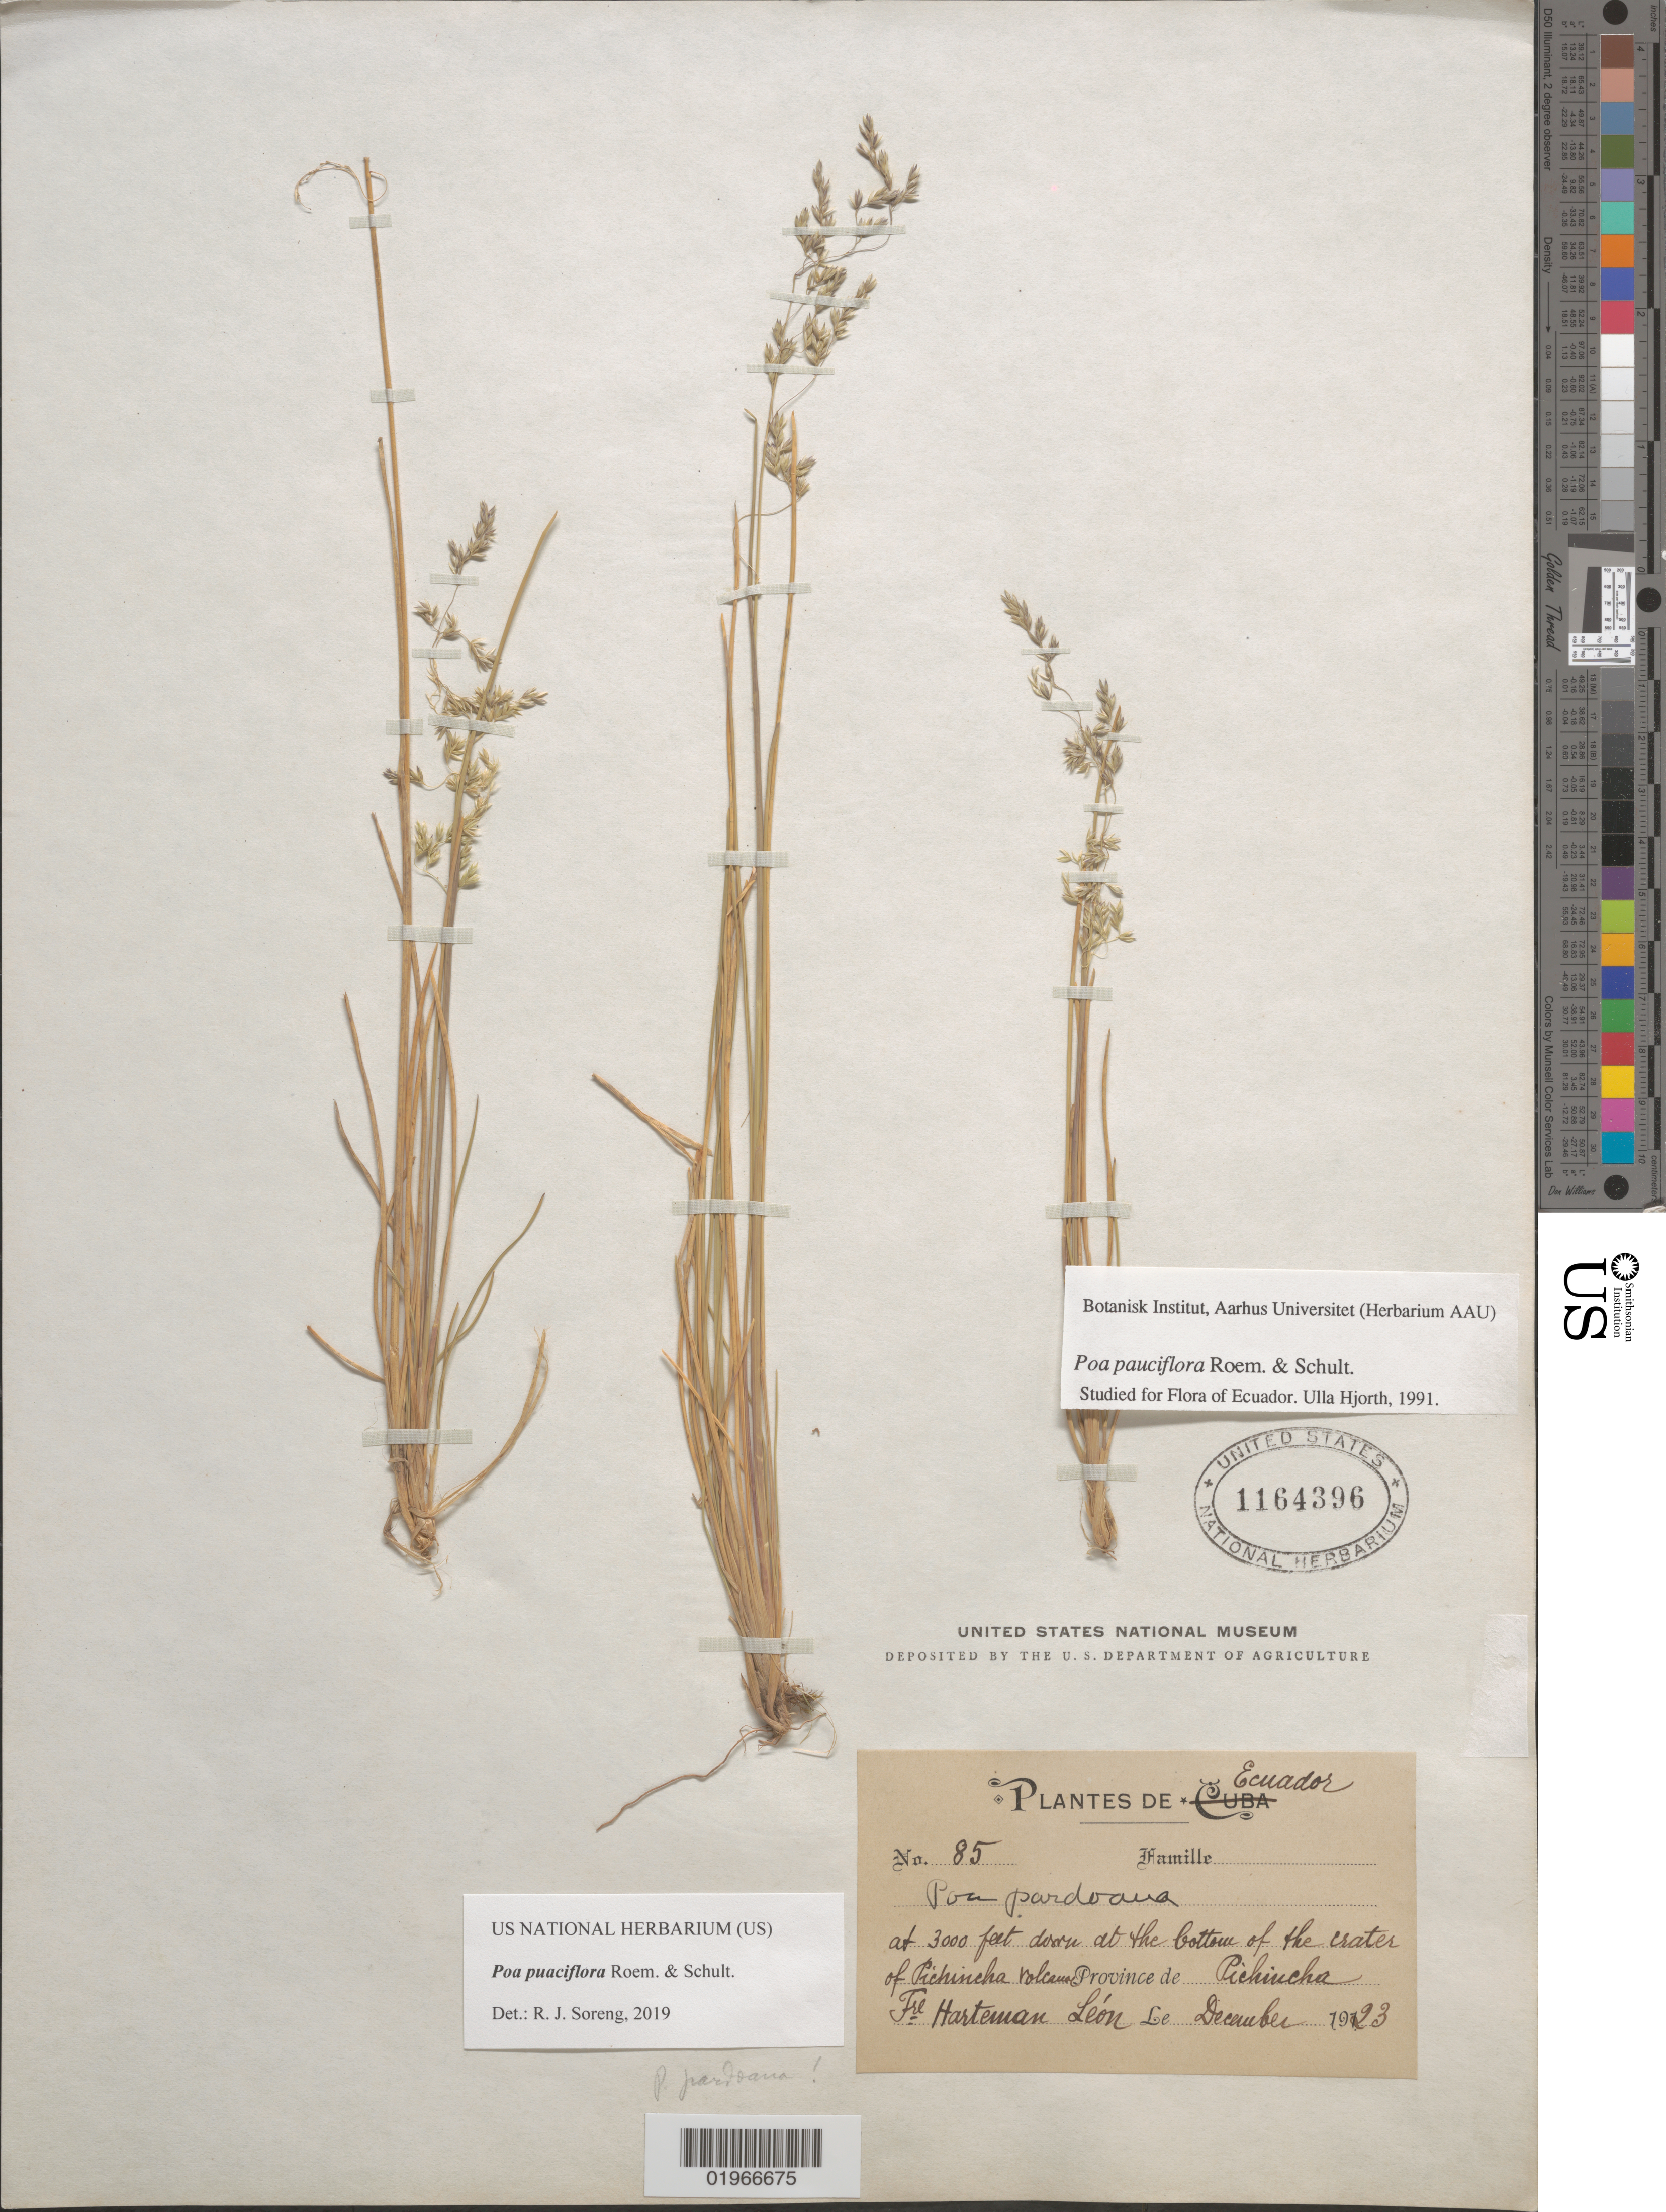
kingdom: Plantae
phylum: Tracheophyta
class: Liliopsida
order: Poales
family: Poaceae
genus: Poa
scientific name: Poa pauciflora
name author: Roem. & Schult.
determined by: Soreng, Robert J., Research Associate (BOT), Smithsonian Institution - National Museum of Natural History (UNITED STATES)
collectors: Harteman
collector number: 85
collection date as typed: December 1923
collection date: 1923-12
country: Ecuador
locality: at 3000 ft down at the bottom of the crater of Pichincha Volcano.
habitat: volcano.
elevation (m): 3000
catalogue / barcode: US 1164396